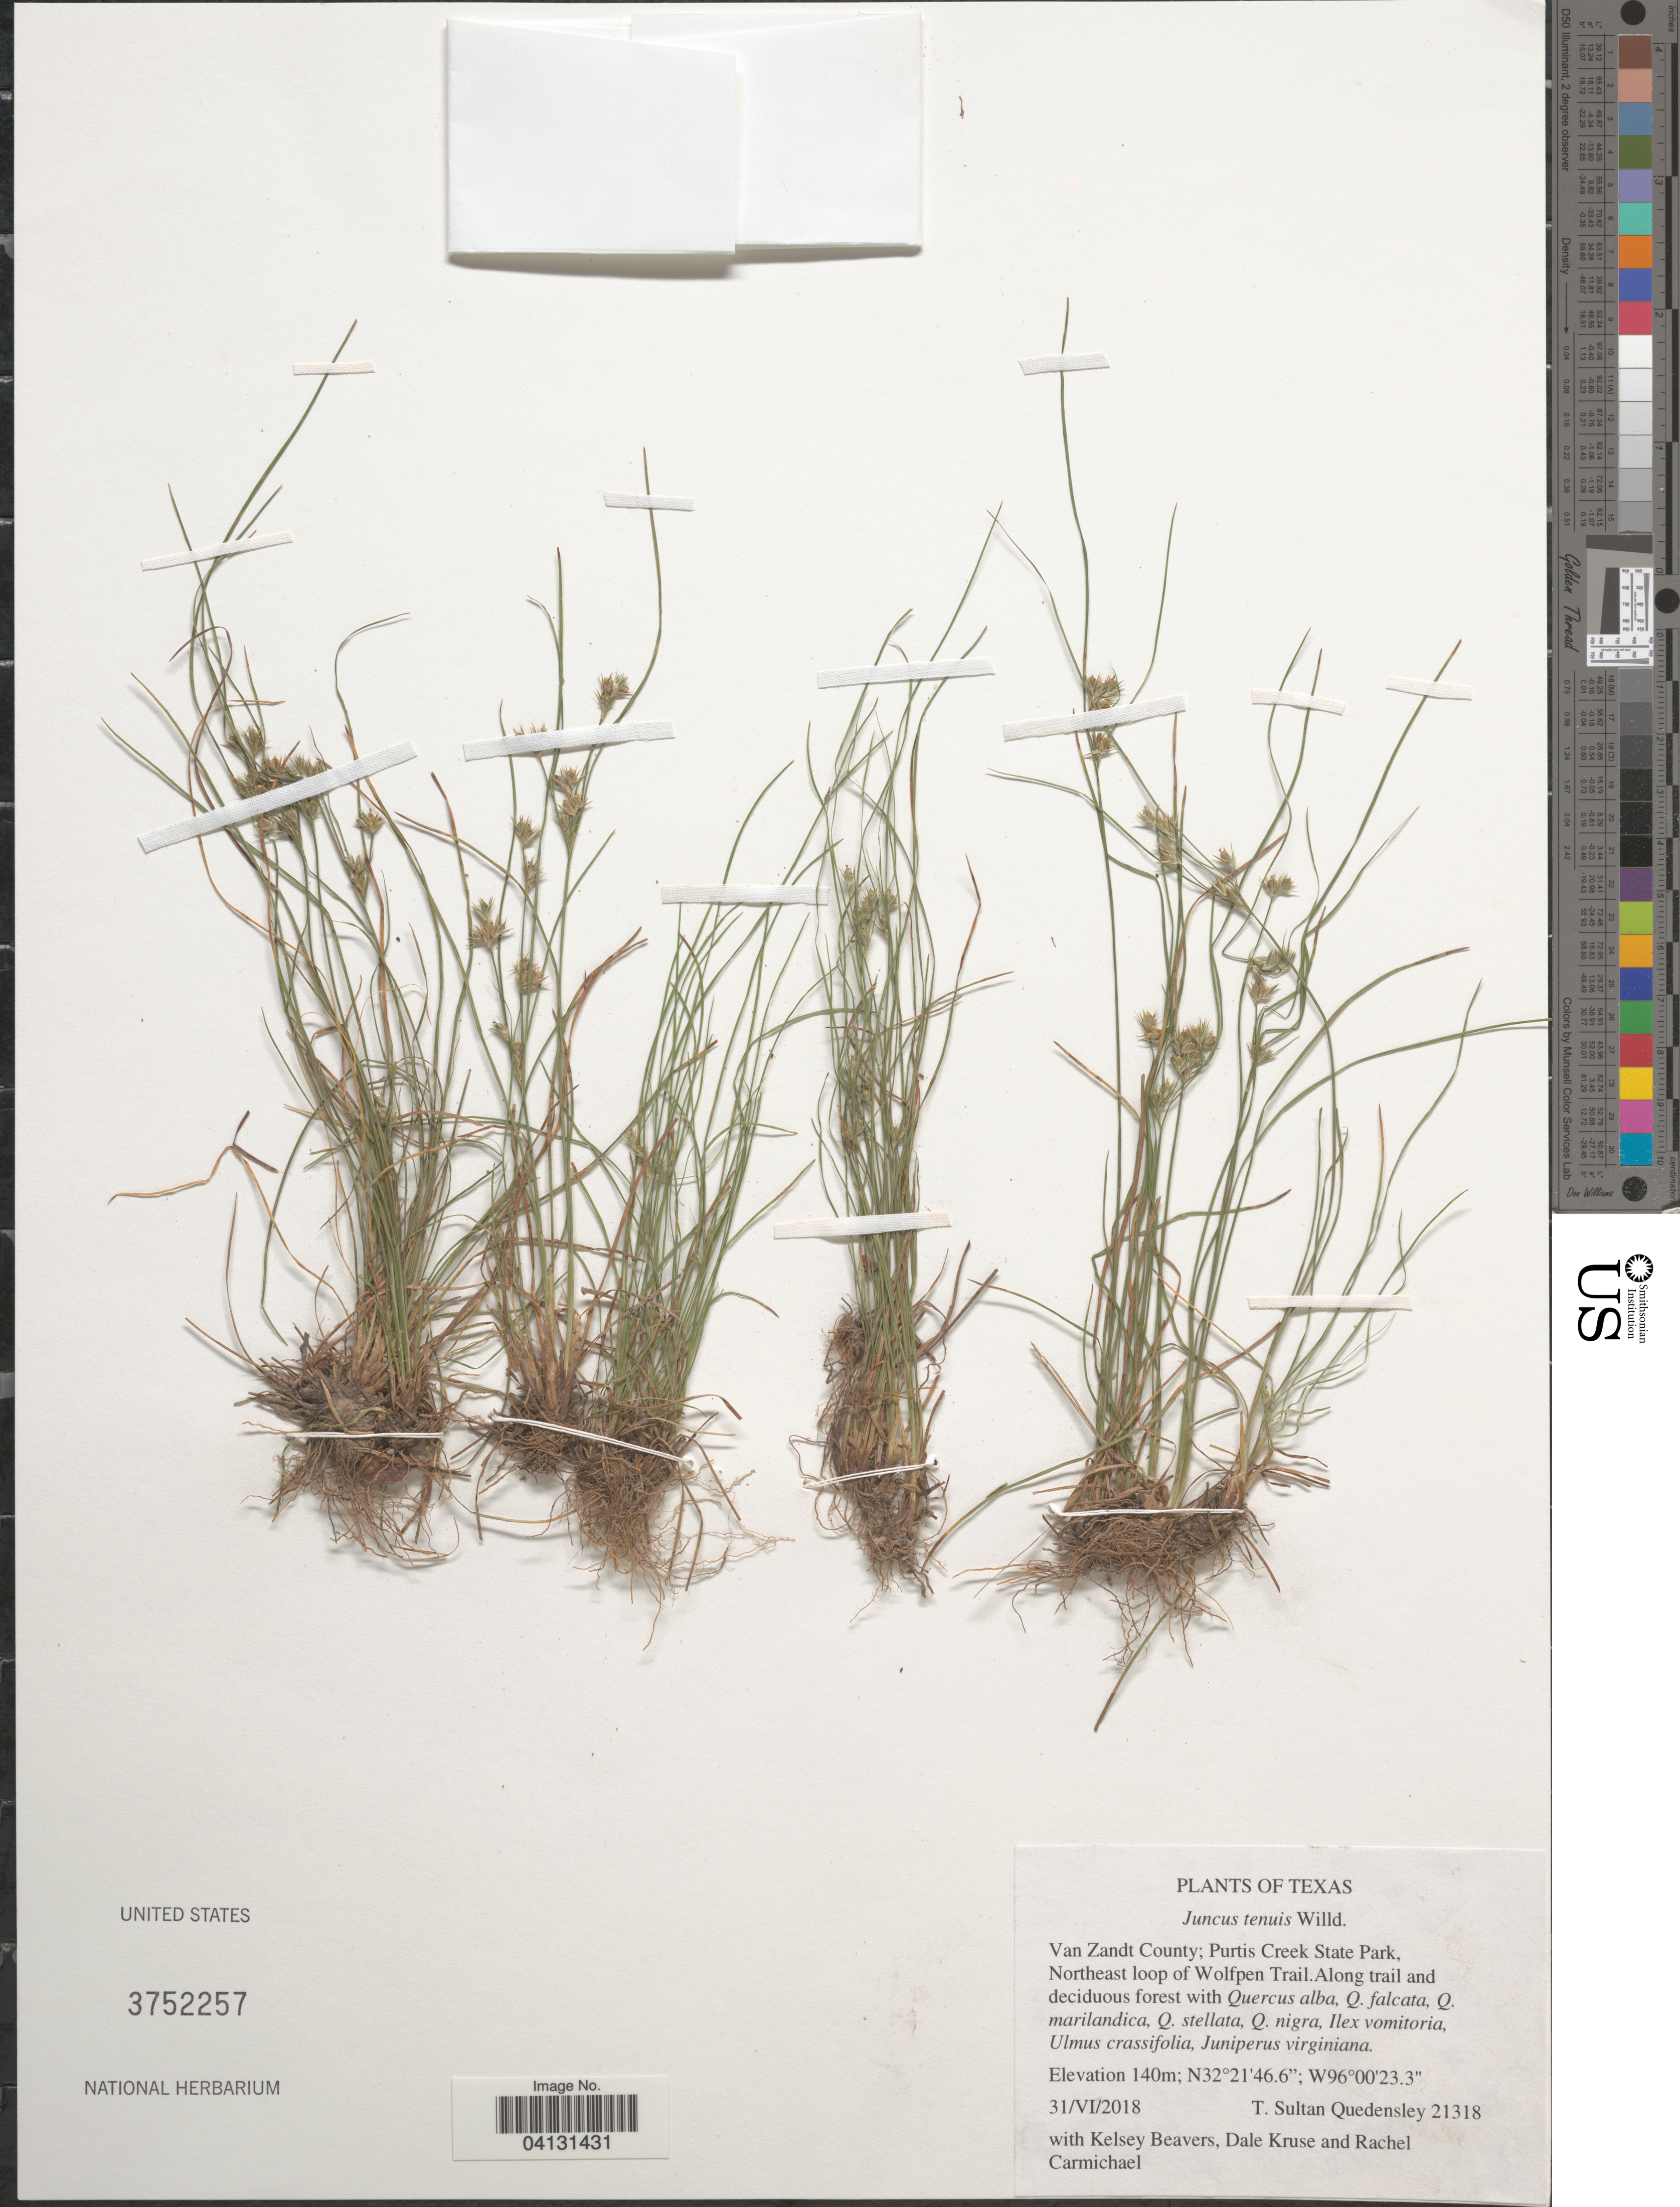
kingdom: Plantae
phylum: Tracheophyta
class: Liliopsida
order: Poales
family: Juncaceae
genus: Juncus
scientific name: Juncus tenuis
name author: Willd.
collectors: T. S. Quedensley, K. Beavers, D. Kruse & R. Carmichael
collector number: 21318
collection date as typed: Transcribed d/m/y: 31/6/2018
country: United States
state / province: Texas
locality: Van Zandt County; Purtis Creek State Park, Northeast loop of Wolfpen Trail.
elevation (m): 140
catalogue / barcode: US 3752257